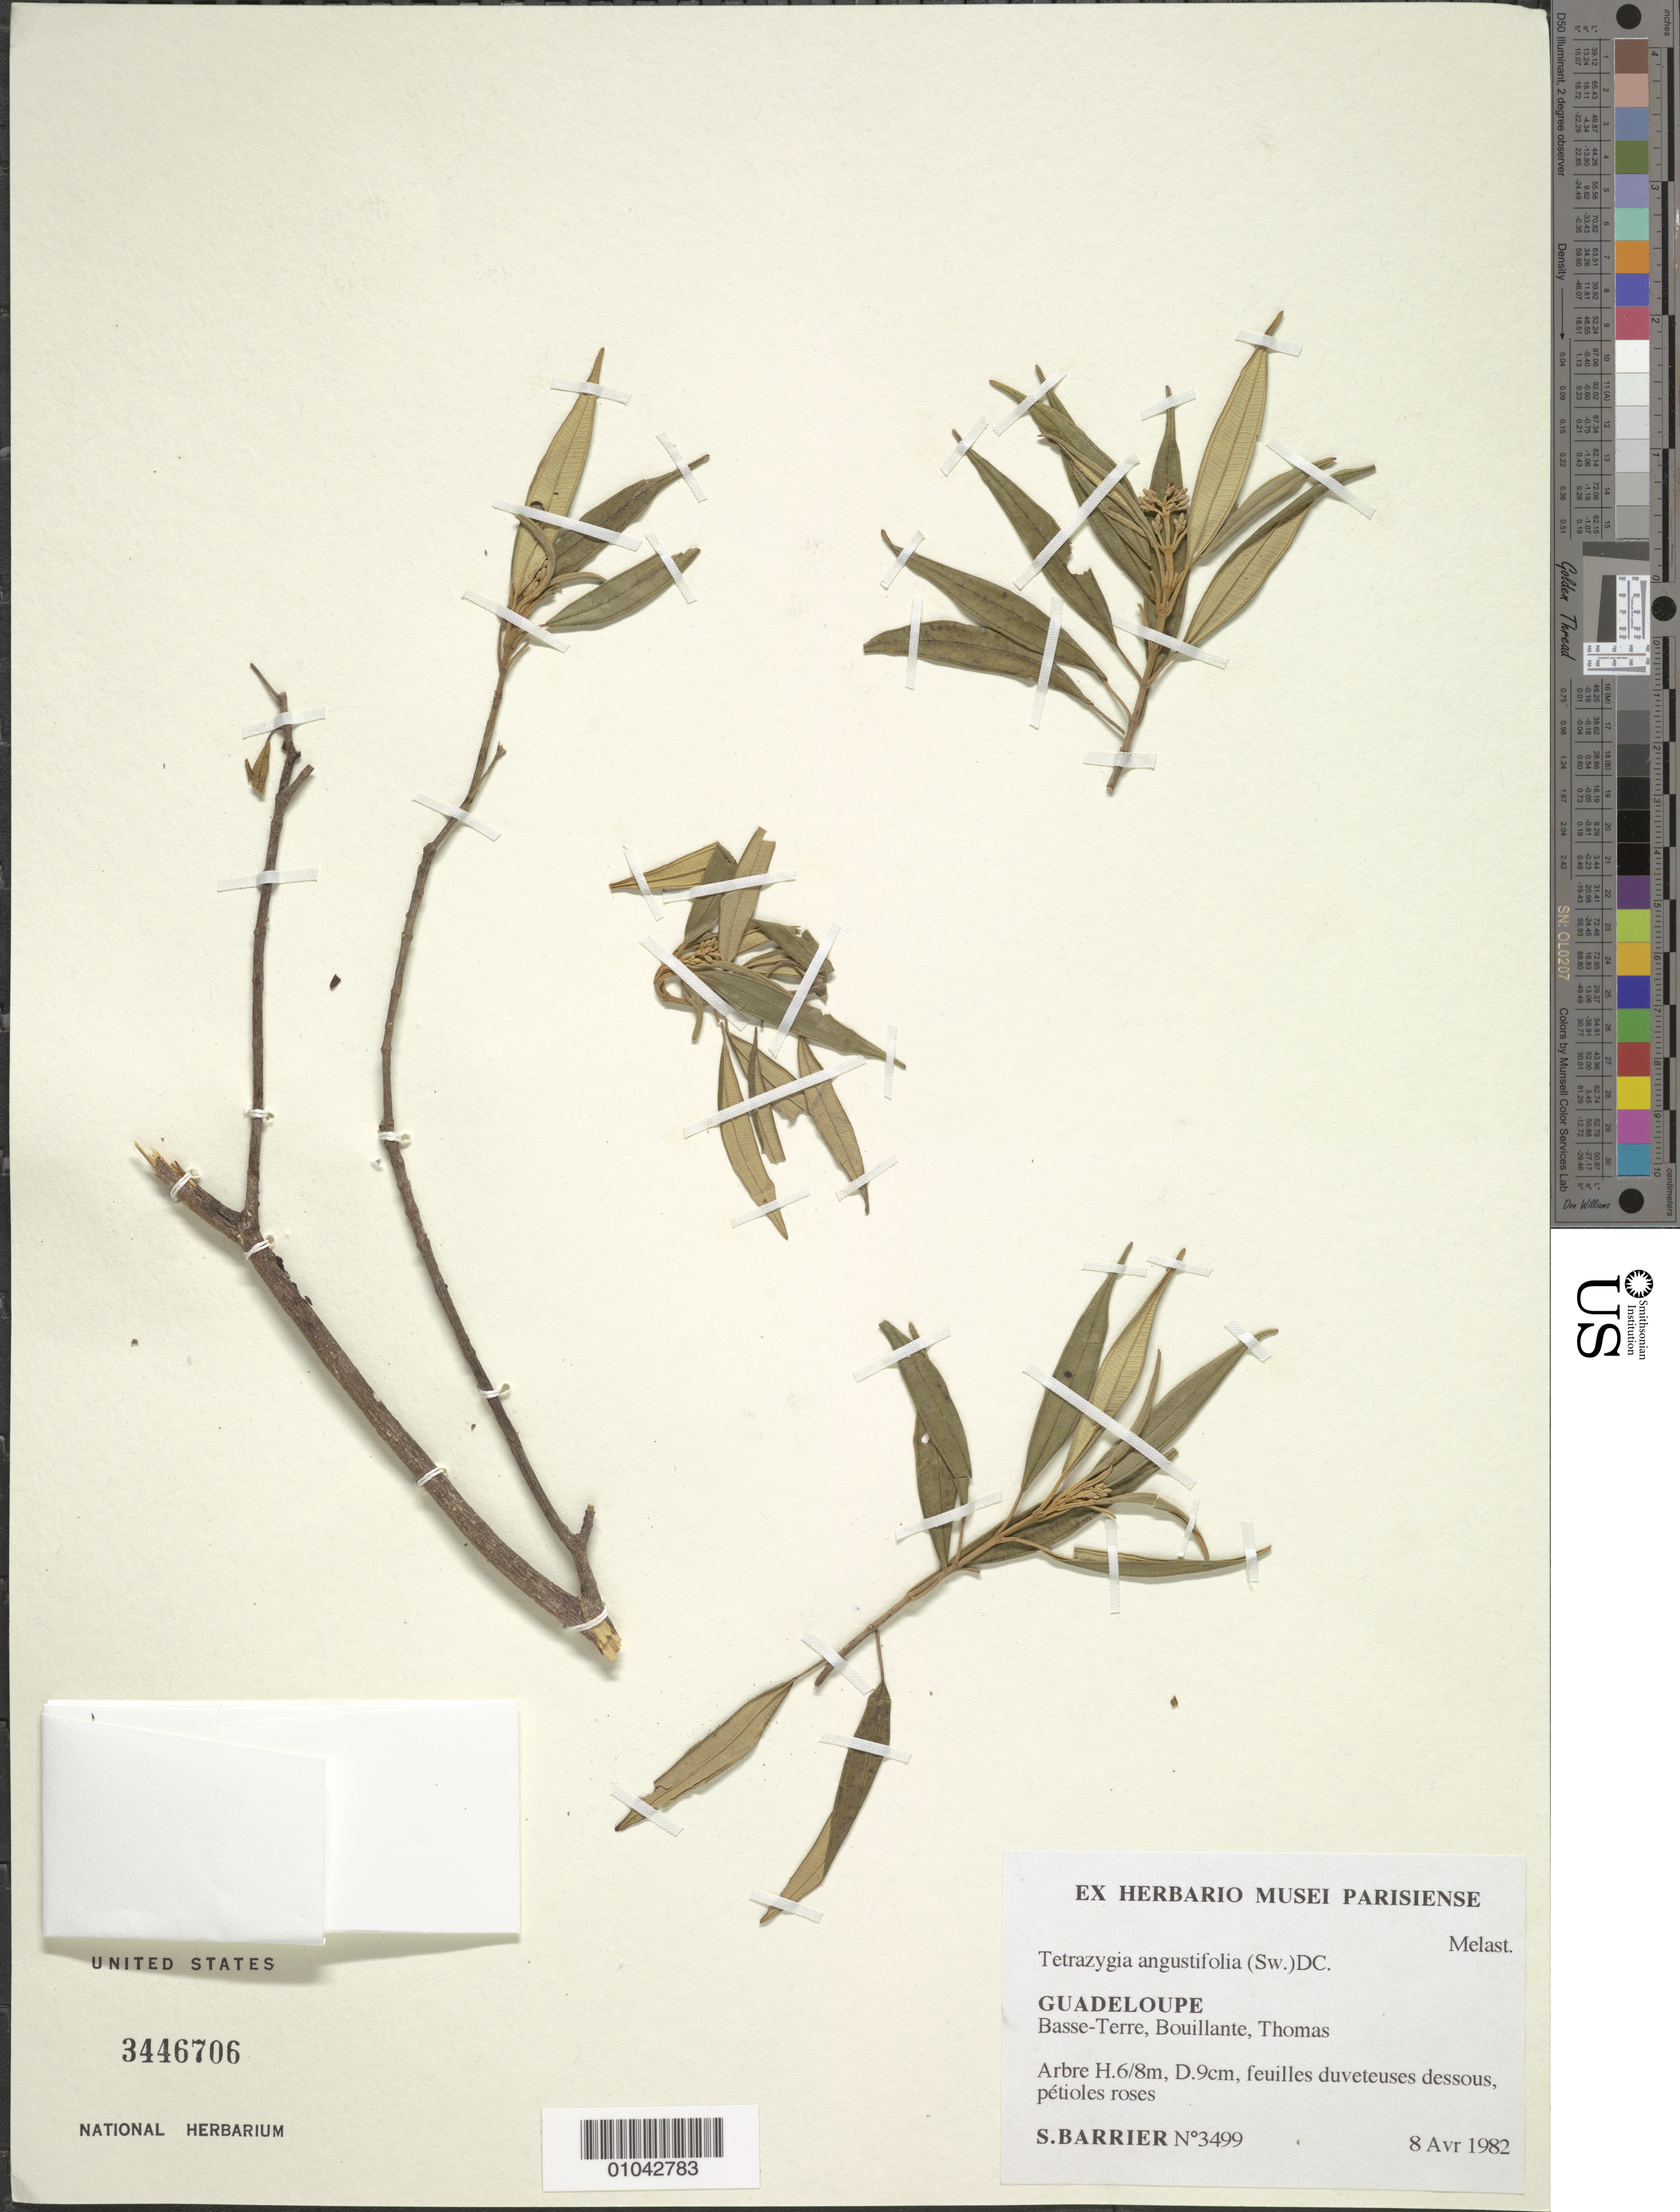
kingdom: Plantae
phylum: Tracheophyta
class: Magnoliopsida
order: Myrtales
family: Melastomataceae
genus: Tetrazygia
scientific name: Tetrazygia angustifolia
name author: (Sw.) DC.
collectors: S. Barrier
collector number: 3499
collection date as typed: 08 Apr 1982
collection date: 1982-04-08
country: Guadeloupe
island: Basse Terre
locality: Bouillante, Thomas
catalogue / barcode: US 3446706